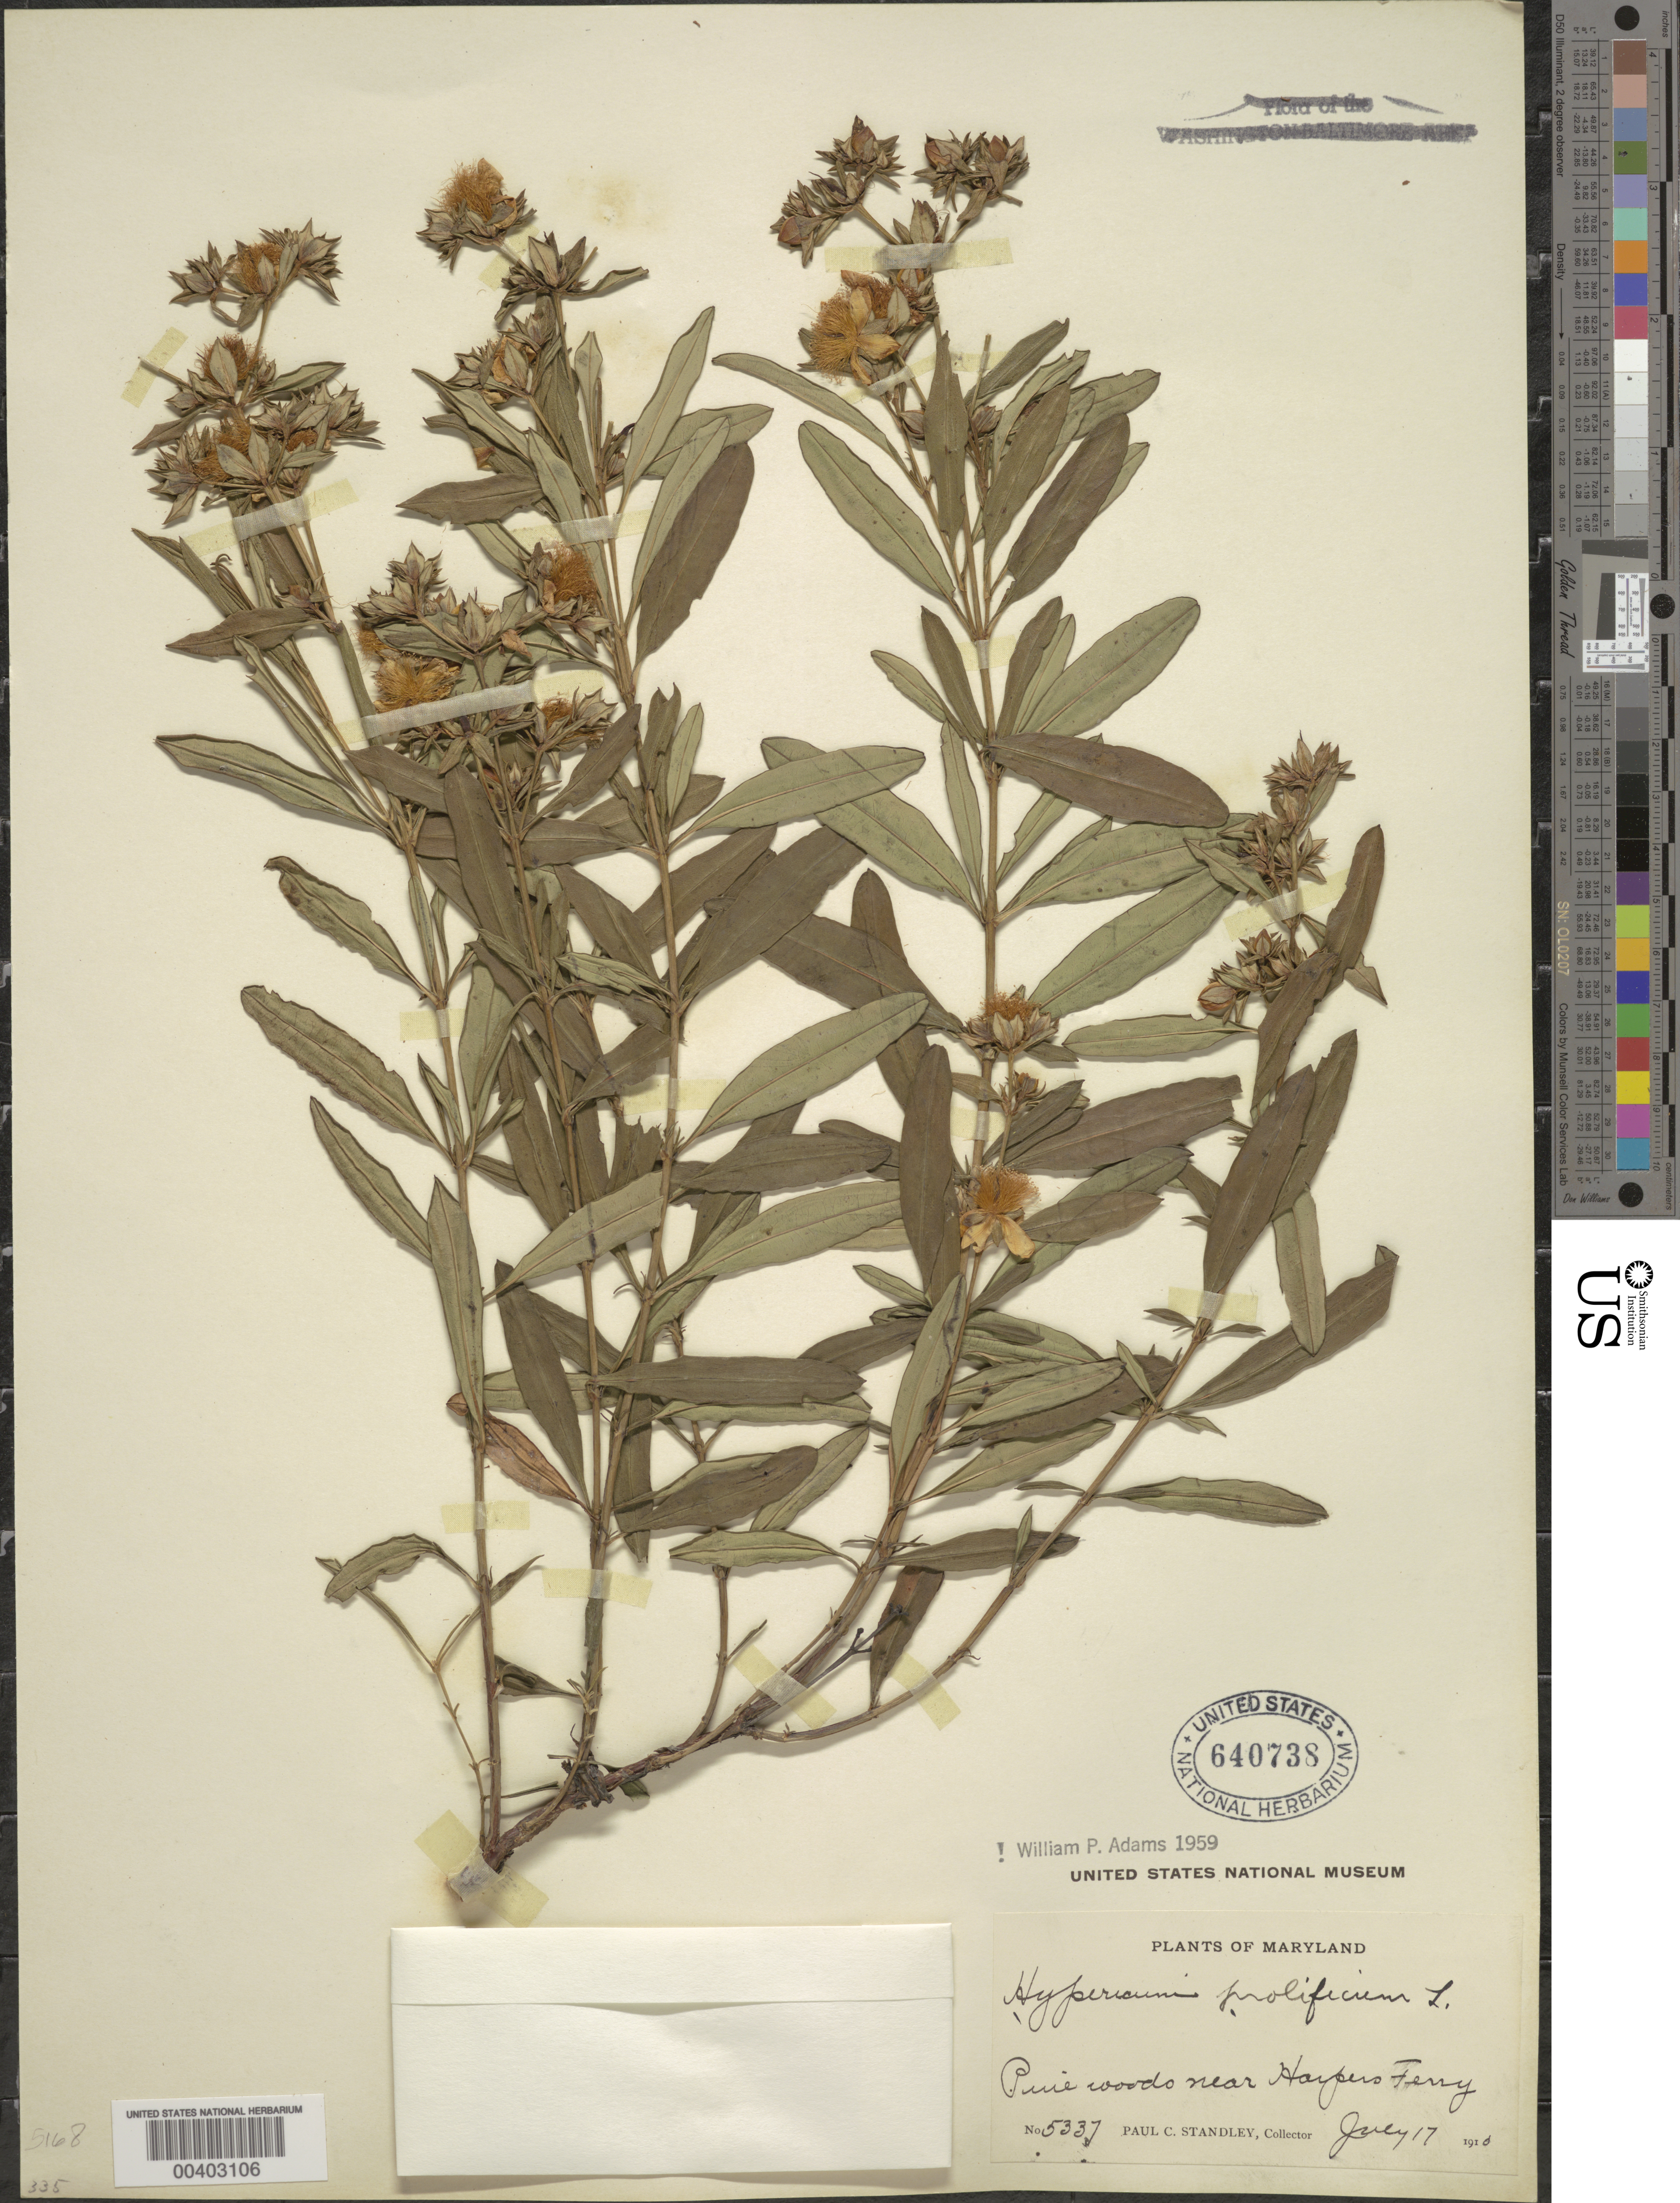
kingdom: Plantae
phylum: Tracheophyta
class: Magnoliopsida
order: Malpighiales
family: Hypericaceae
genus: Hypericum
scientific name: Hypericum prolificum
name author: L.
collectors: P. C. Standley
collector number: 5337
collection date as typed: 17 Jul 1910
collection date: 1910-07-17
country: United States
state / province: Maryland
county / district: Washington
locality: Near Harper's Ferry.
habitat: Pine woods.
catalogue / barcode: US 640738